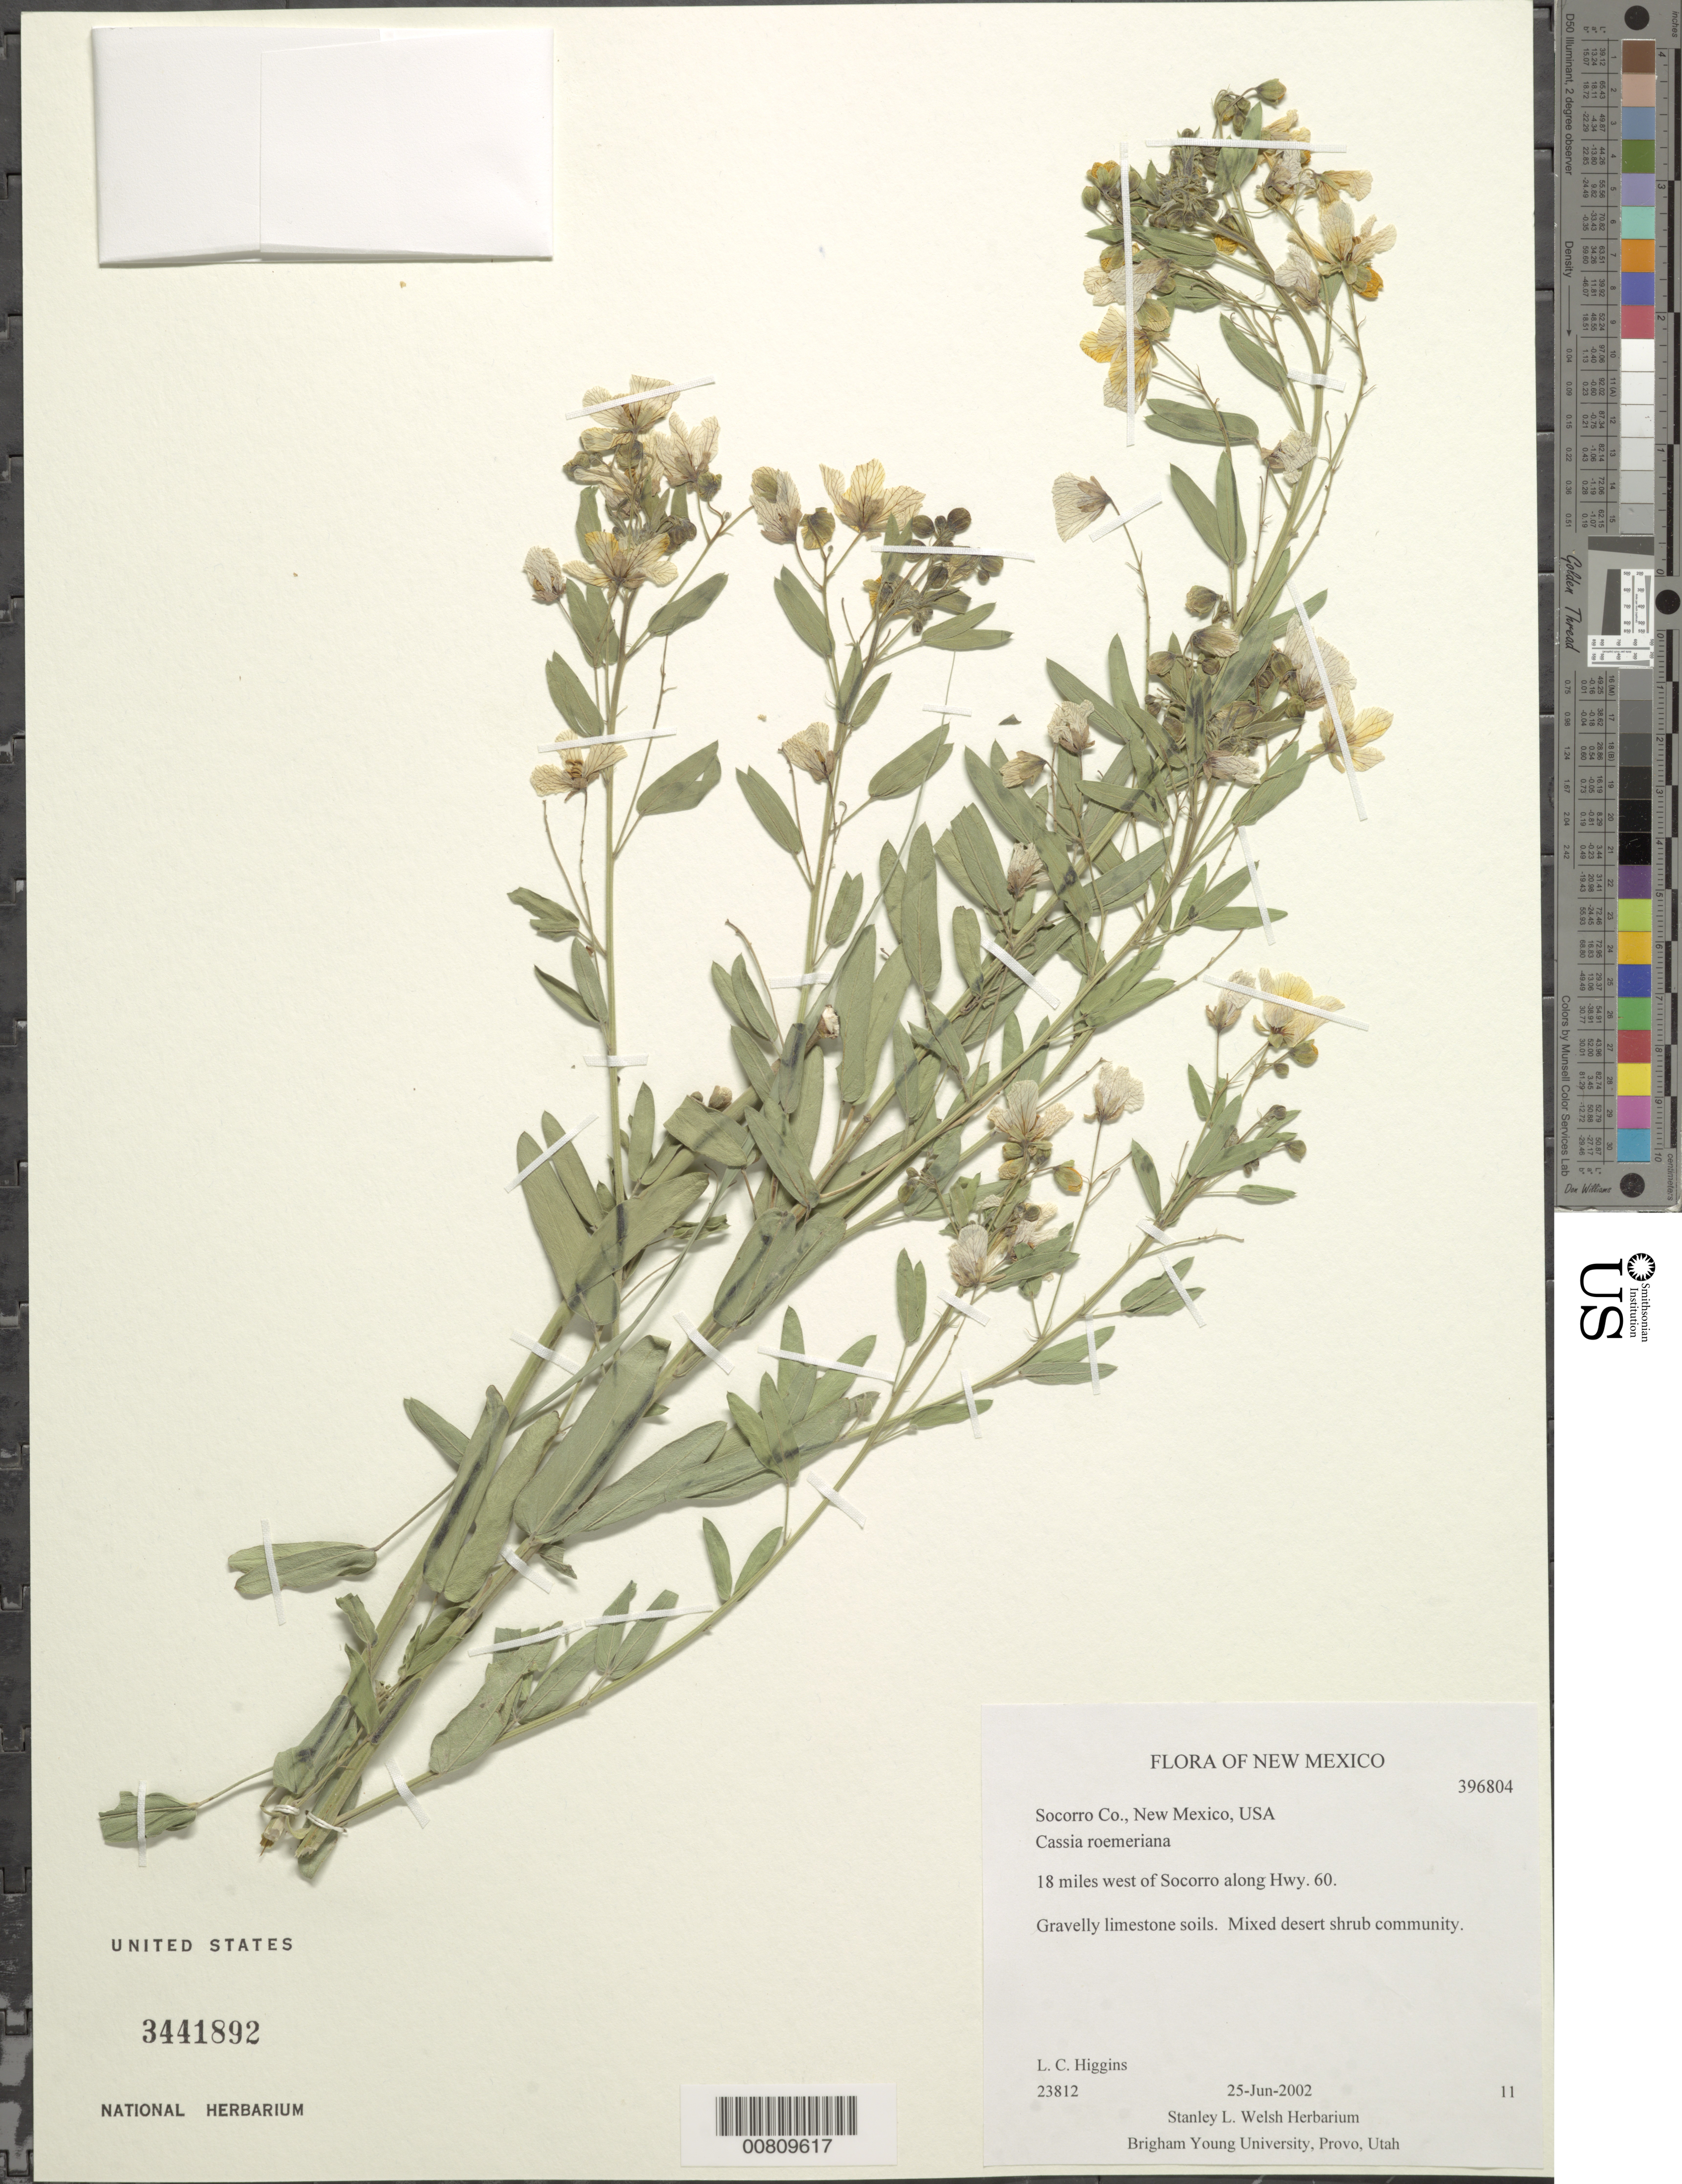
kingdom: Plantae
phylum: Tracheophyta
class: Magnoliopsida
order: Fabales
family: Fabaceae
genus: Senna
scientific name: Senna roemeriana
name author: (Scheele) H.S. Irwin & Barneby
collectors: L. Higgins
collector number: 23812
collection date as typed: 25 Jun 2002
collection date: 2002-06-25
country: United States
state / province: New Mexico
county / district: Socorro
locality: W of Socorro along Hwy 60.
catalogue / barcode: US 3441892